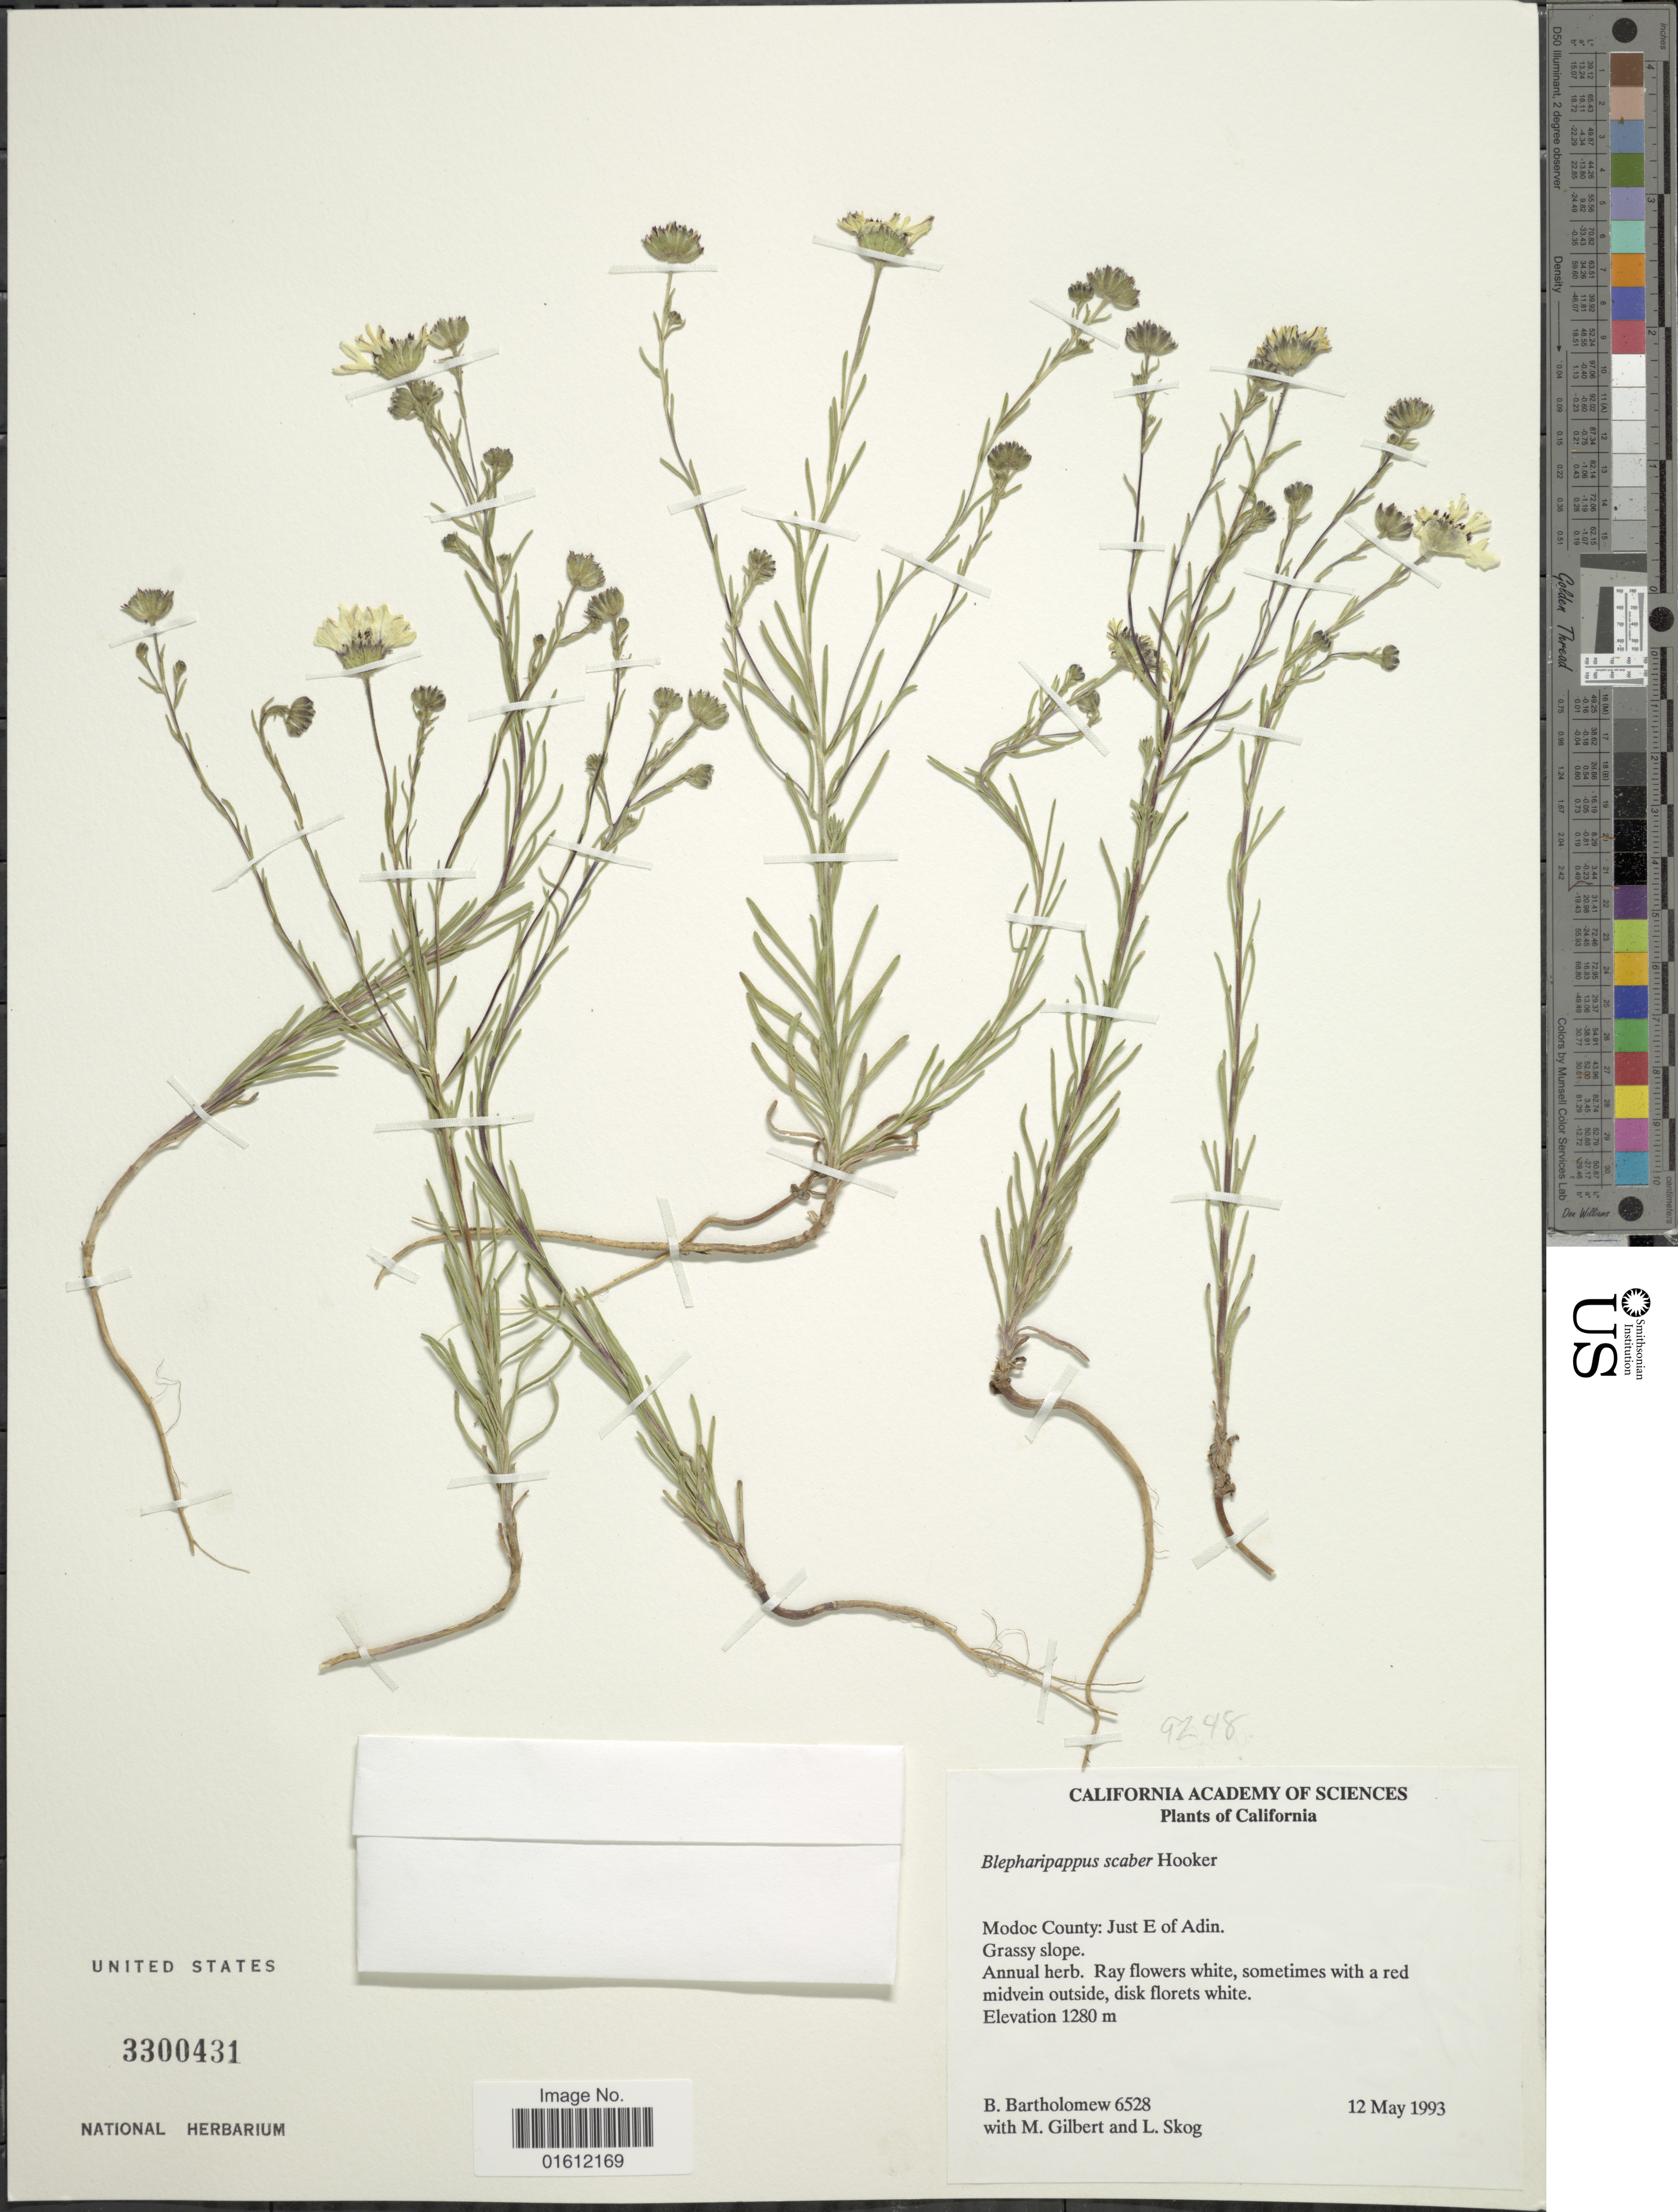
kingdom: Plantae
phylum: Tracheophyta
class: Magnoliopsida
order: Asterales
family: Asteraceae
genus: Blepharipappus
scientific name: Blepharipappus scaber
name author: Hook.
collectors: B. Bartholomew, M. Gilbert & L. E. Skog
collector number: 6528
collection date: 1993-05-12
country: United States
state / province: California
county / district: Modoc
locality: Modoc County: Just E of Adin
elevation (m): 1280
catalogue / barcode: US 3300431